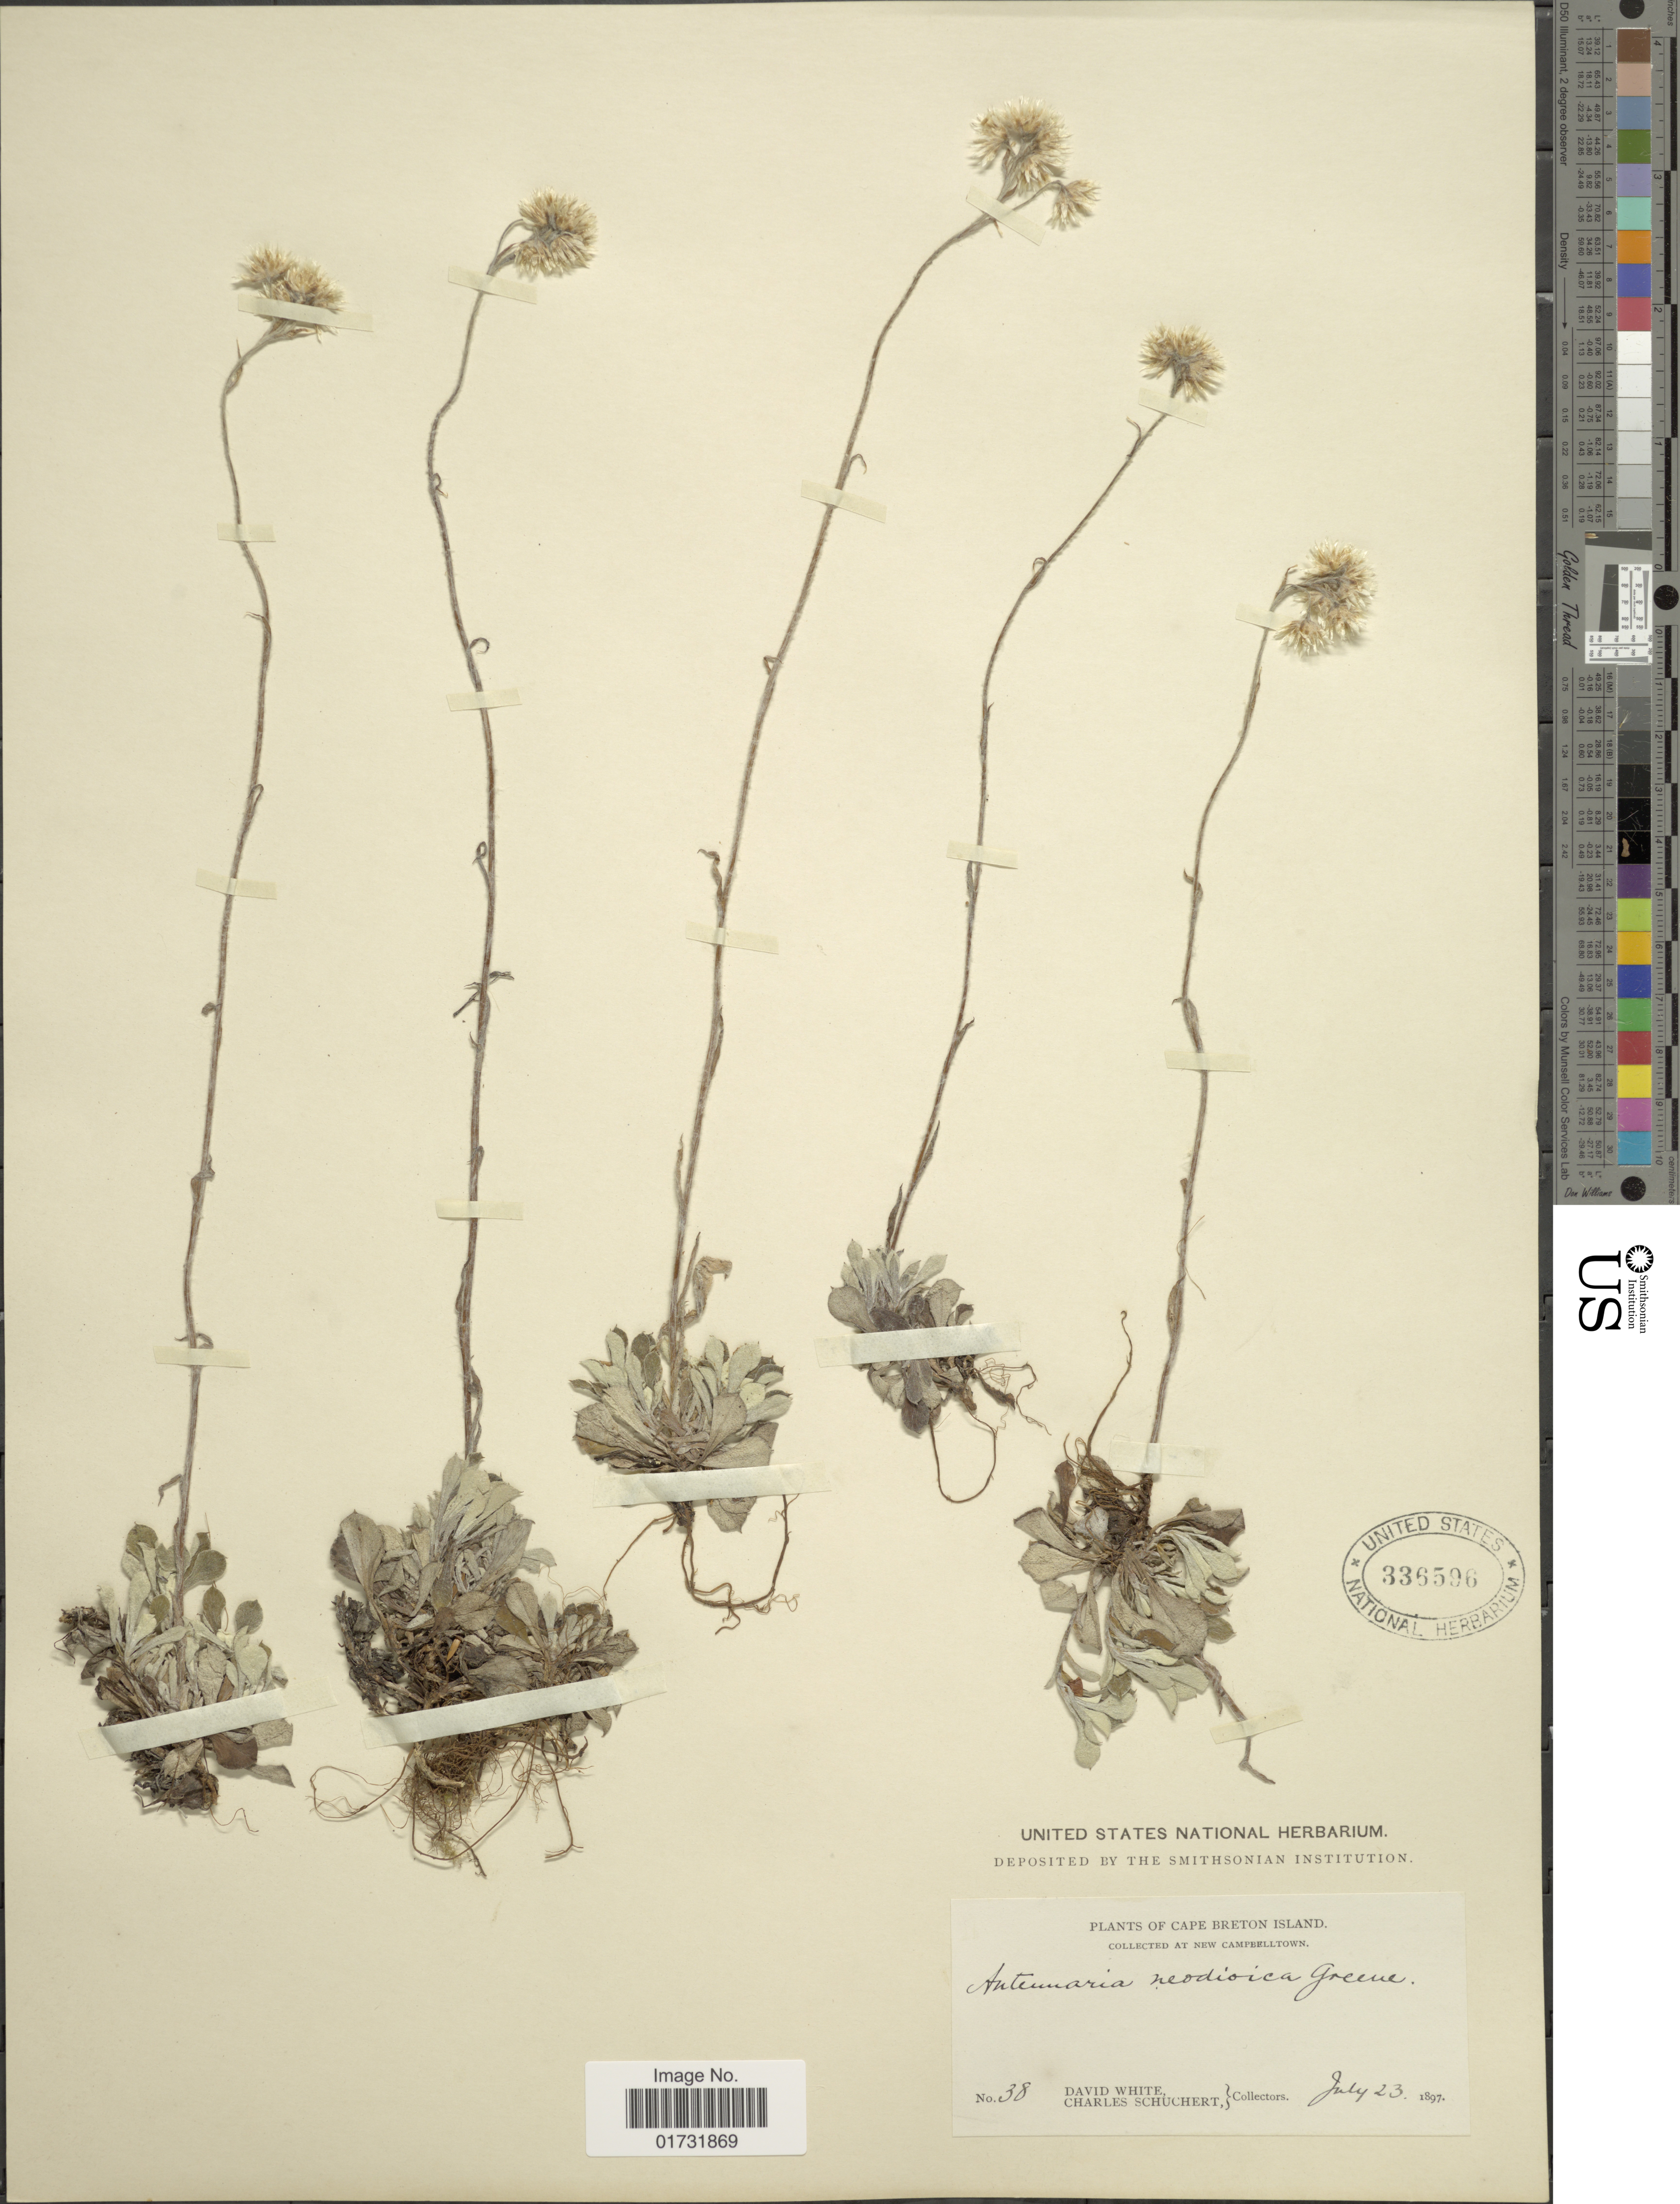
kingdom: Plantae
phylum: Tracheophyta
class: Magnoliopsida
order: Asterales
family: Asteraceae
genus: Antennaria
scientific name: Antennaria neodioica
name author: Greene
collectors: D. White & C. Schuchert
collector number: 38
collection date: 1897-07-23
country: Canada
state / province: Nova Scotia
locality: Cape Breton Island. New Campbelltown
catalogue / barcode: US 336596